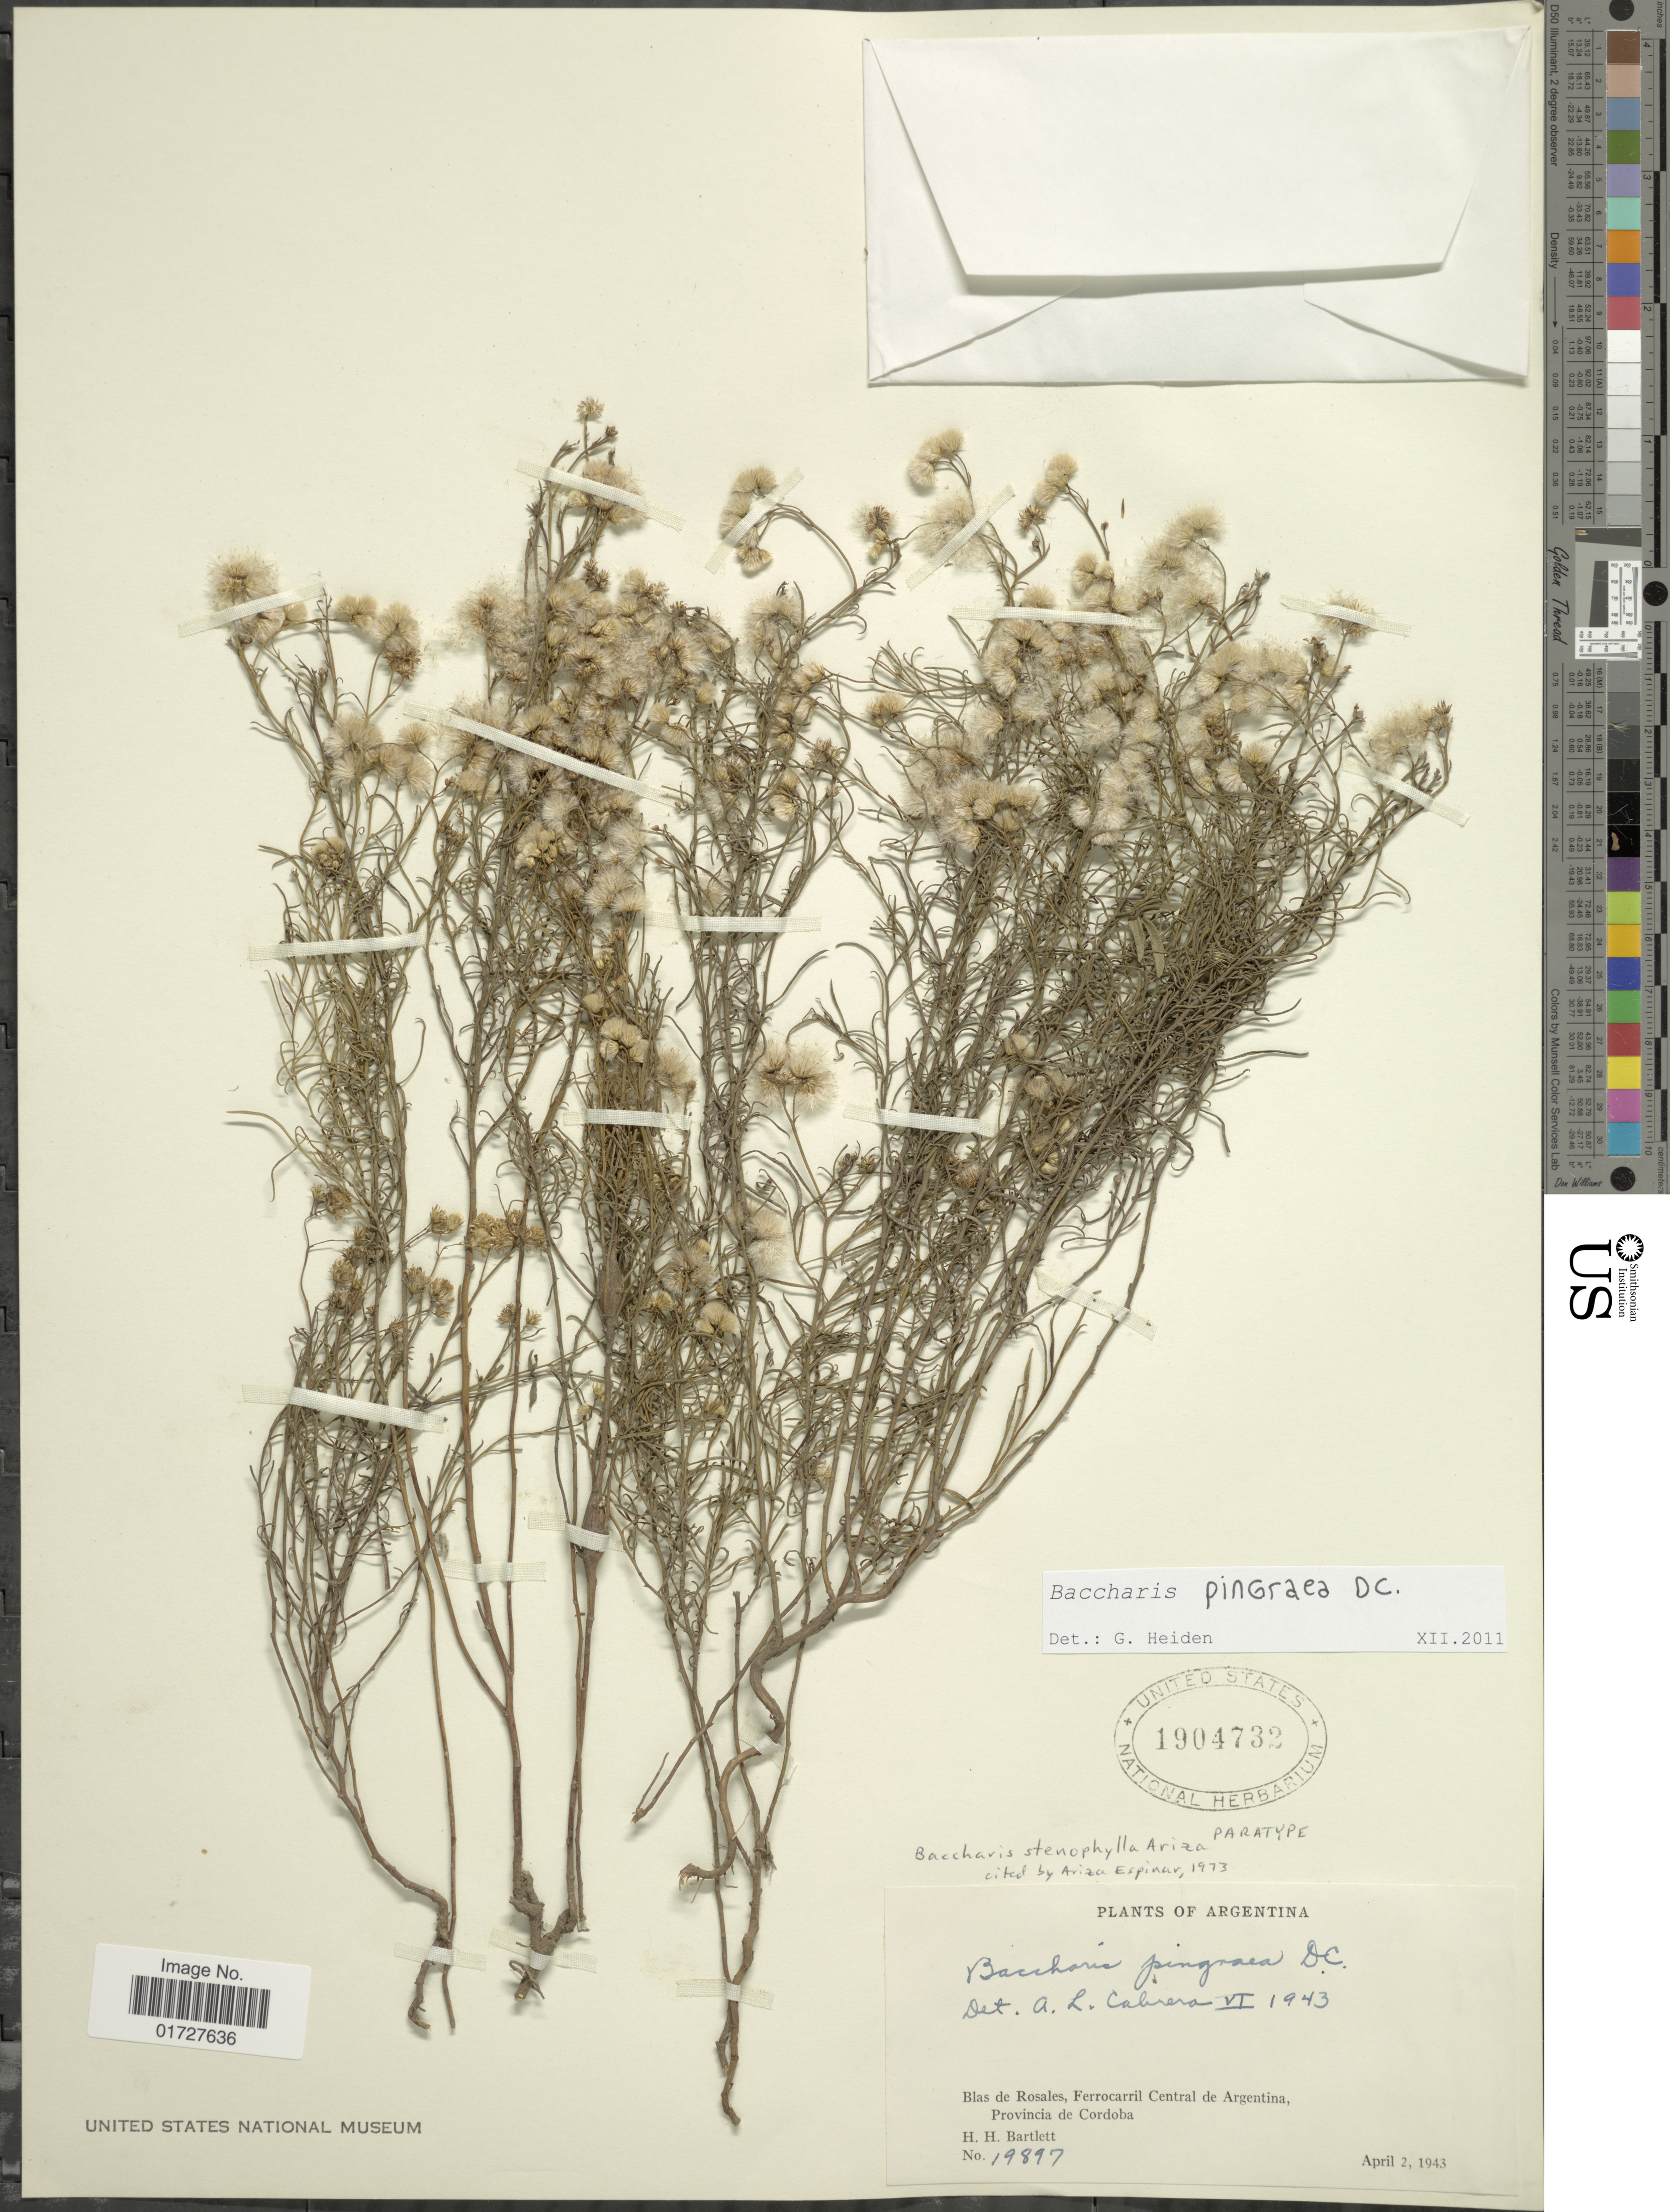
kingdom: Plantae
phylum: Tracheophyta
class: Magnoliopsida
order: Asterales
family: Asteraceae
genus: Baccharis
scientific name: Baccharis pingraea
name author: DC.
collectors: H. H. Bartlett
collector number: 19897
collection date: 1943-04-02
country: Argentina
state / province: Cordoba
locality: Blas de Rosales, Ferrocarril Central de Argentina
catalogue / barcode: US 1904732